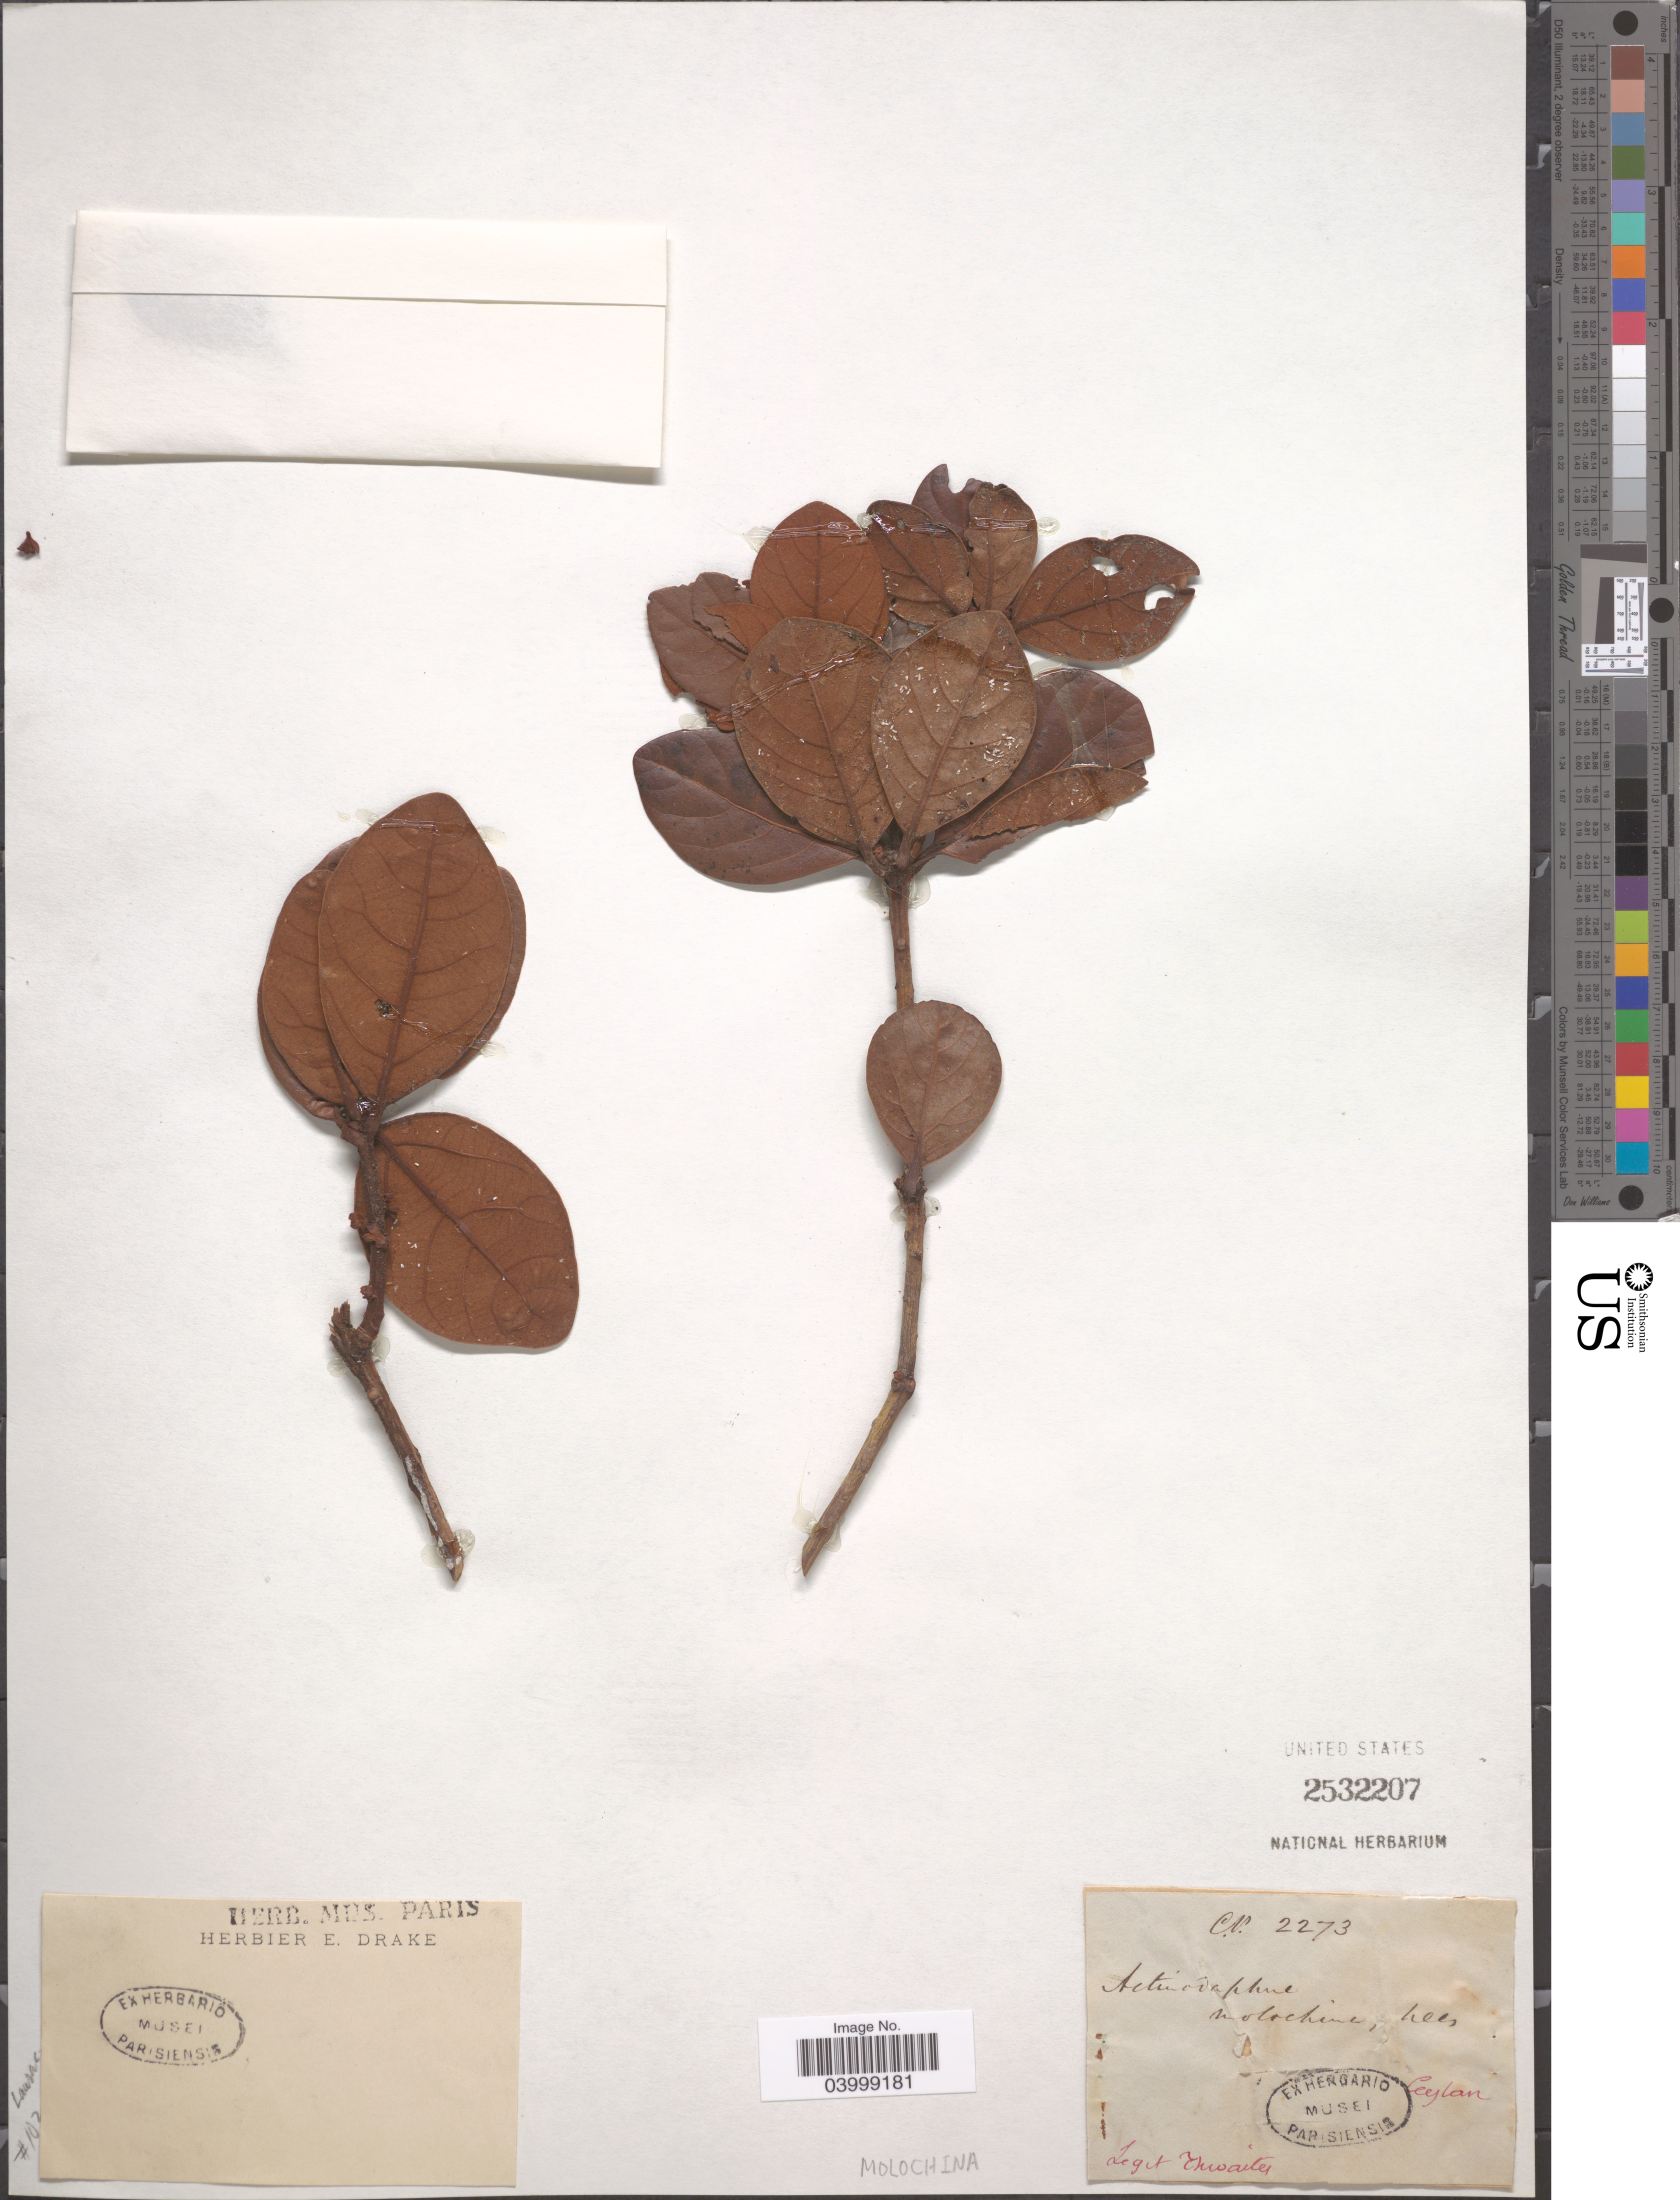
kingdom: Plantae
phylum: Tracheophyta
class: Magnoliopsida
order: Laurales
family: Lauraceae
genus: Actinodaphne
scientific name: Actinodaphne molochina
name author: Nees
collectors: Thwaites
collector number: C.P. 2273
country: Sri Lanka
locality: Ceylon.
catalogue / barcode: US 2532207